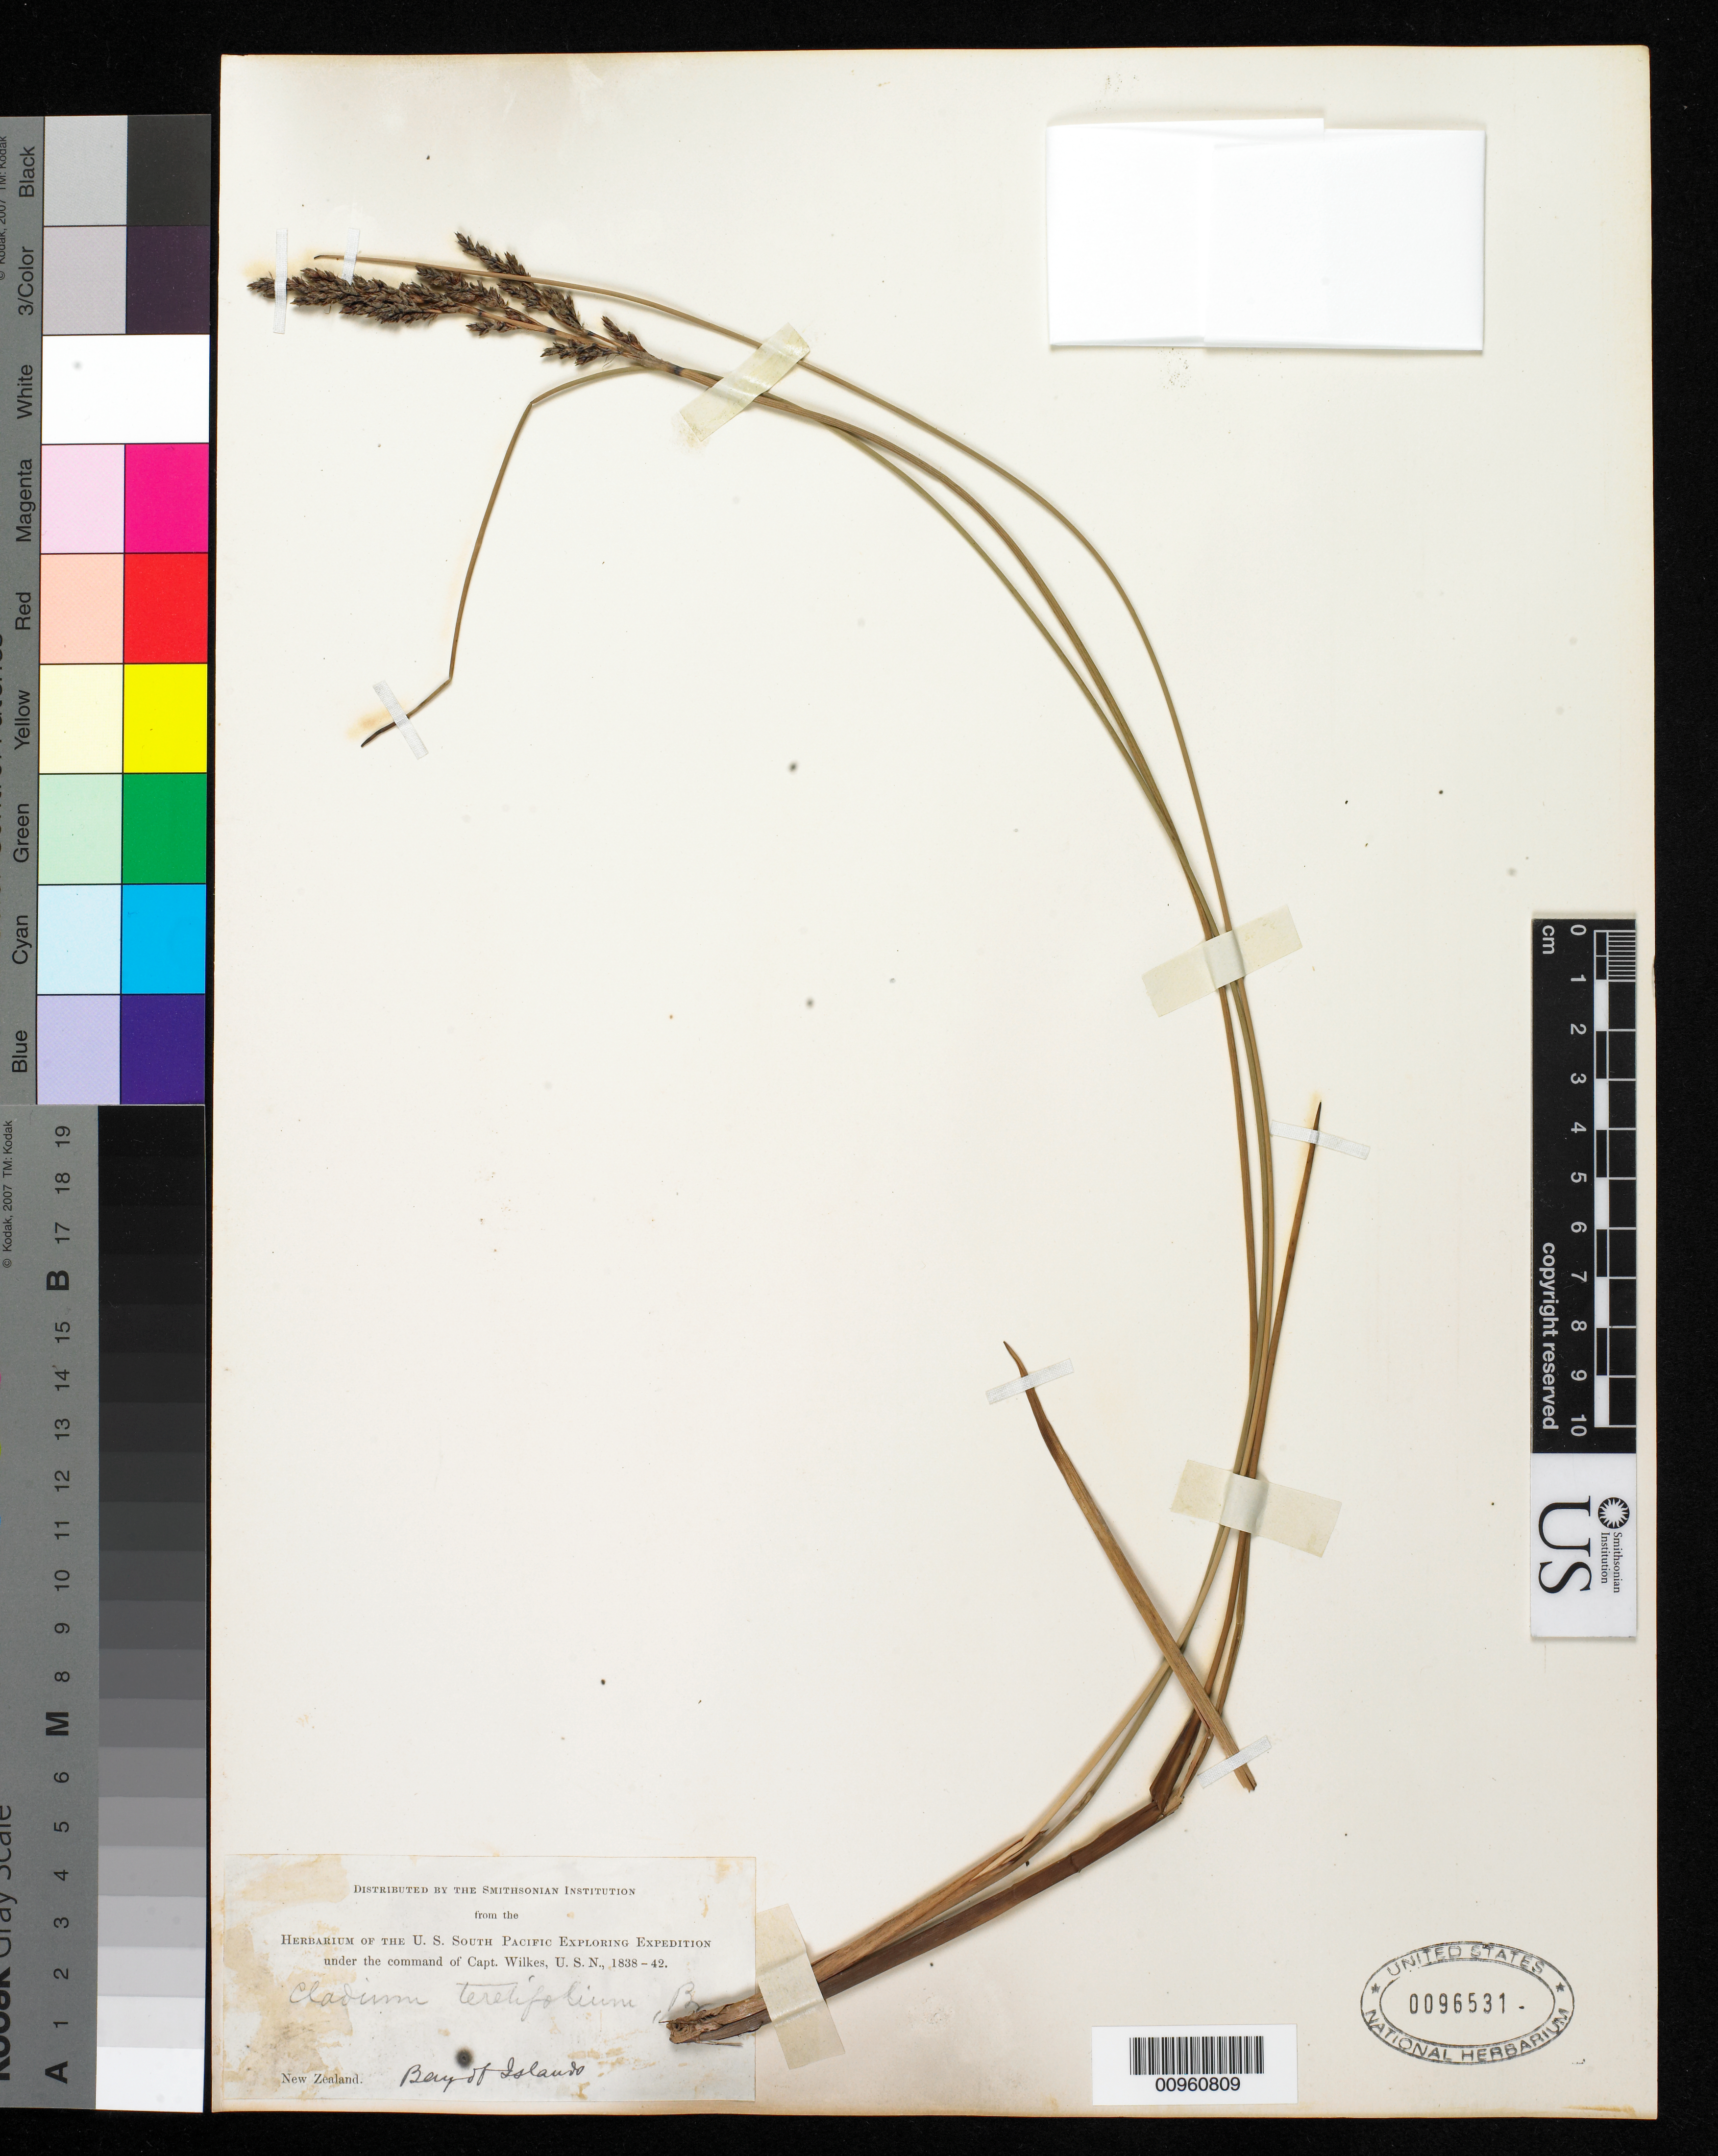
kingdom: Plantae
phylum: Tracheophyta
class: Liliopsida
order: Poales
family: Cyperaceae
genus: Machaerina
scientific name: Machaerina teretifolia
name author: (R. Br.) T. Koyama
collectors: Wilkes Explor. Exped.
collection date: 1838/1842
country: New Zealand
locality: Bay of Islands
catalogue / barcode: US 96531